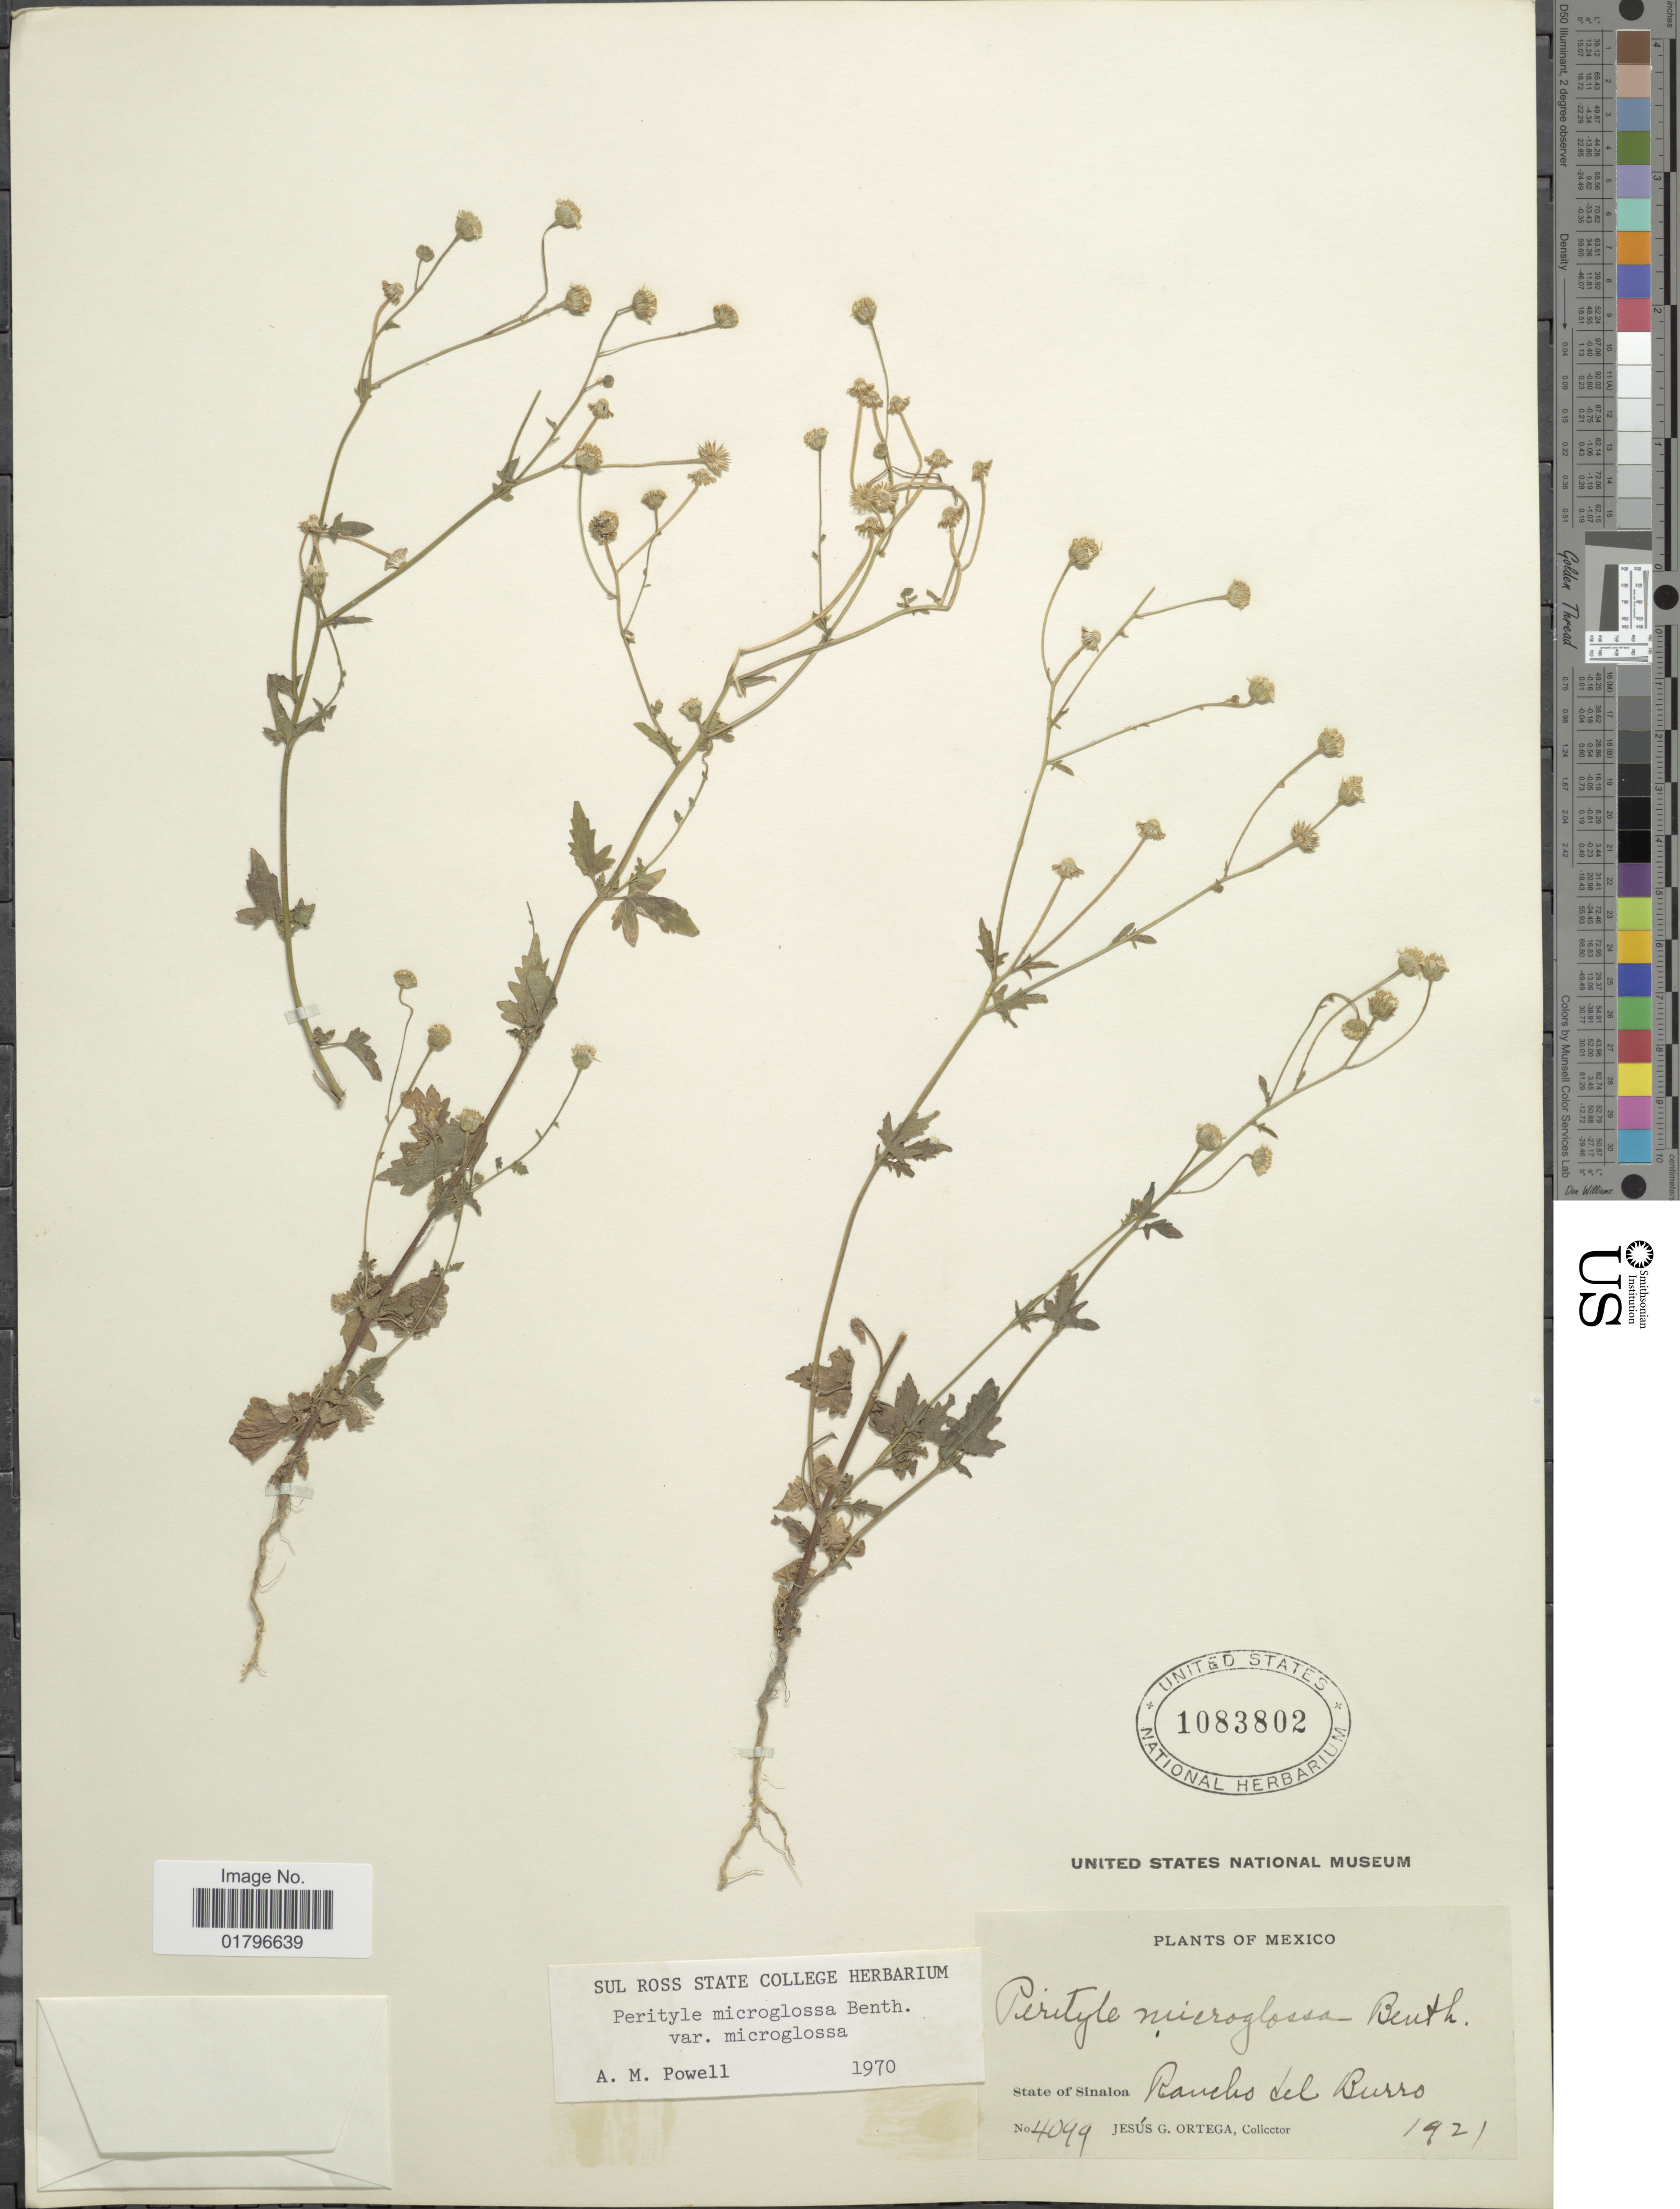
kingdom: Plantae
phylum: Tracheophyta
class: Magnoliopsida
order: Asterales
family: Asteraceae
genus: Perityle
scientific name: Perityle microglossa var. microglossa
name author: Benth.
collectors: J. Ortega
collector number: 4099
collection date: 1921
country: Mexico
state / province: Sinaloa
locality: Ranchs del Burro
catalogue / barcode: US 1083802